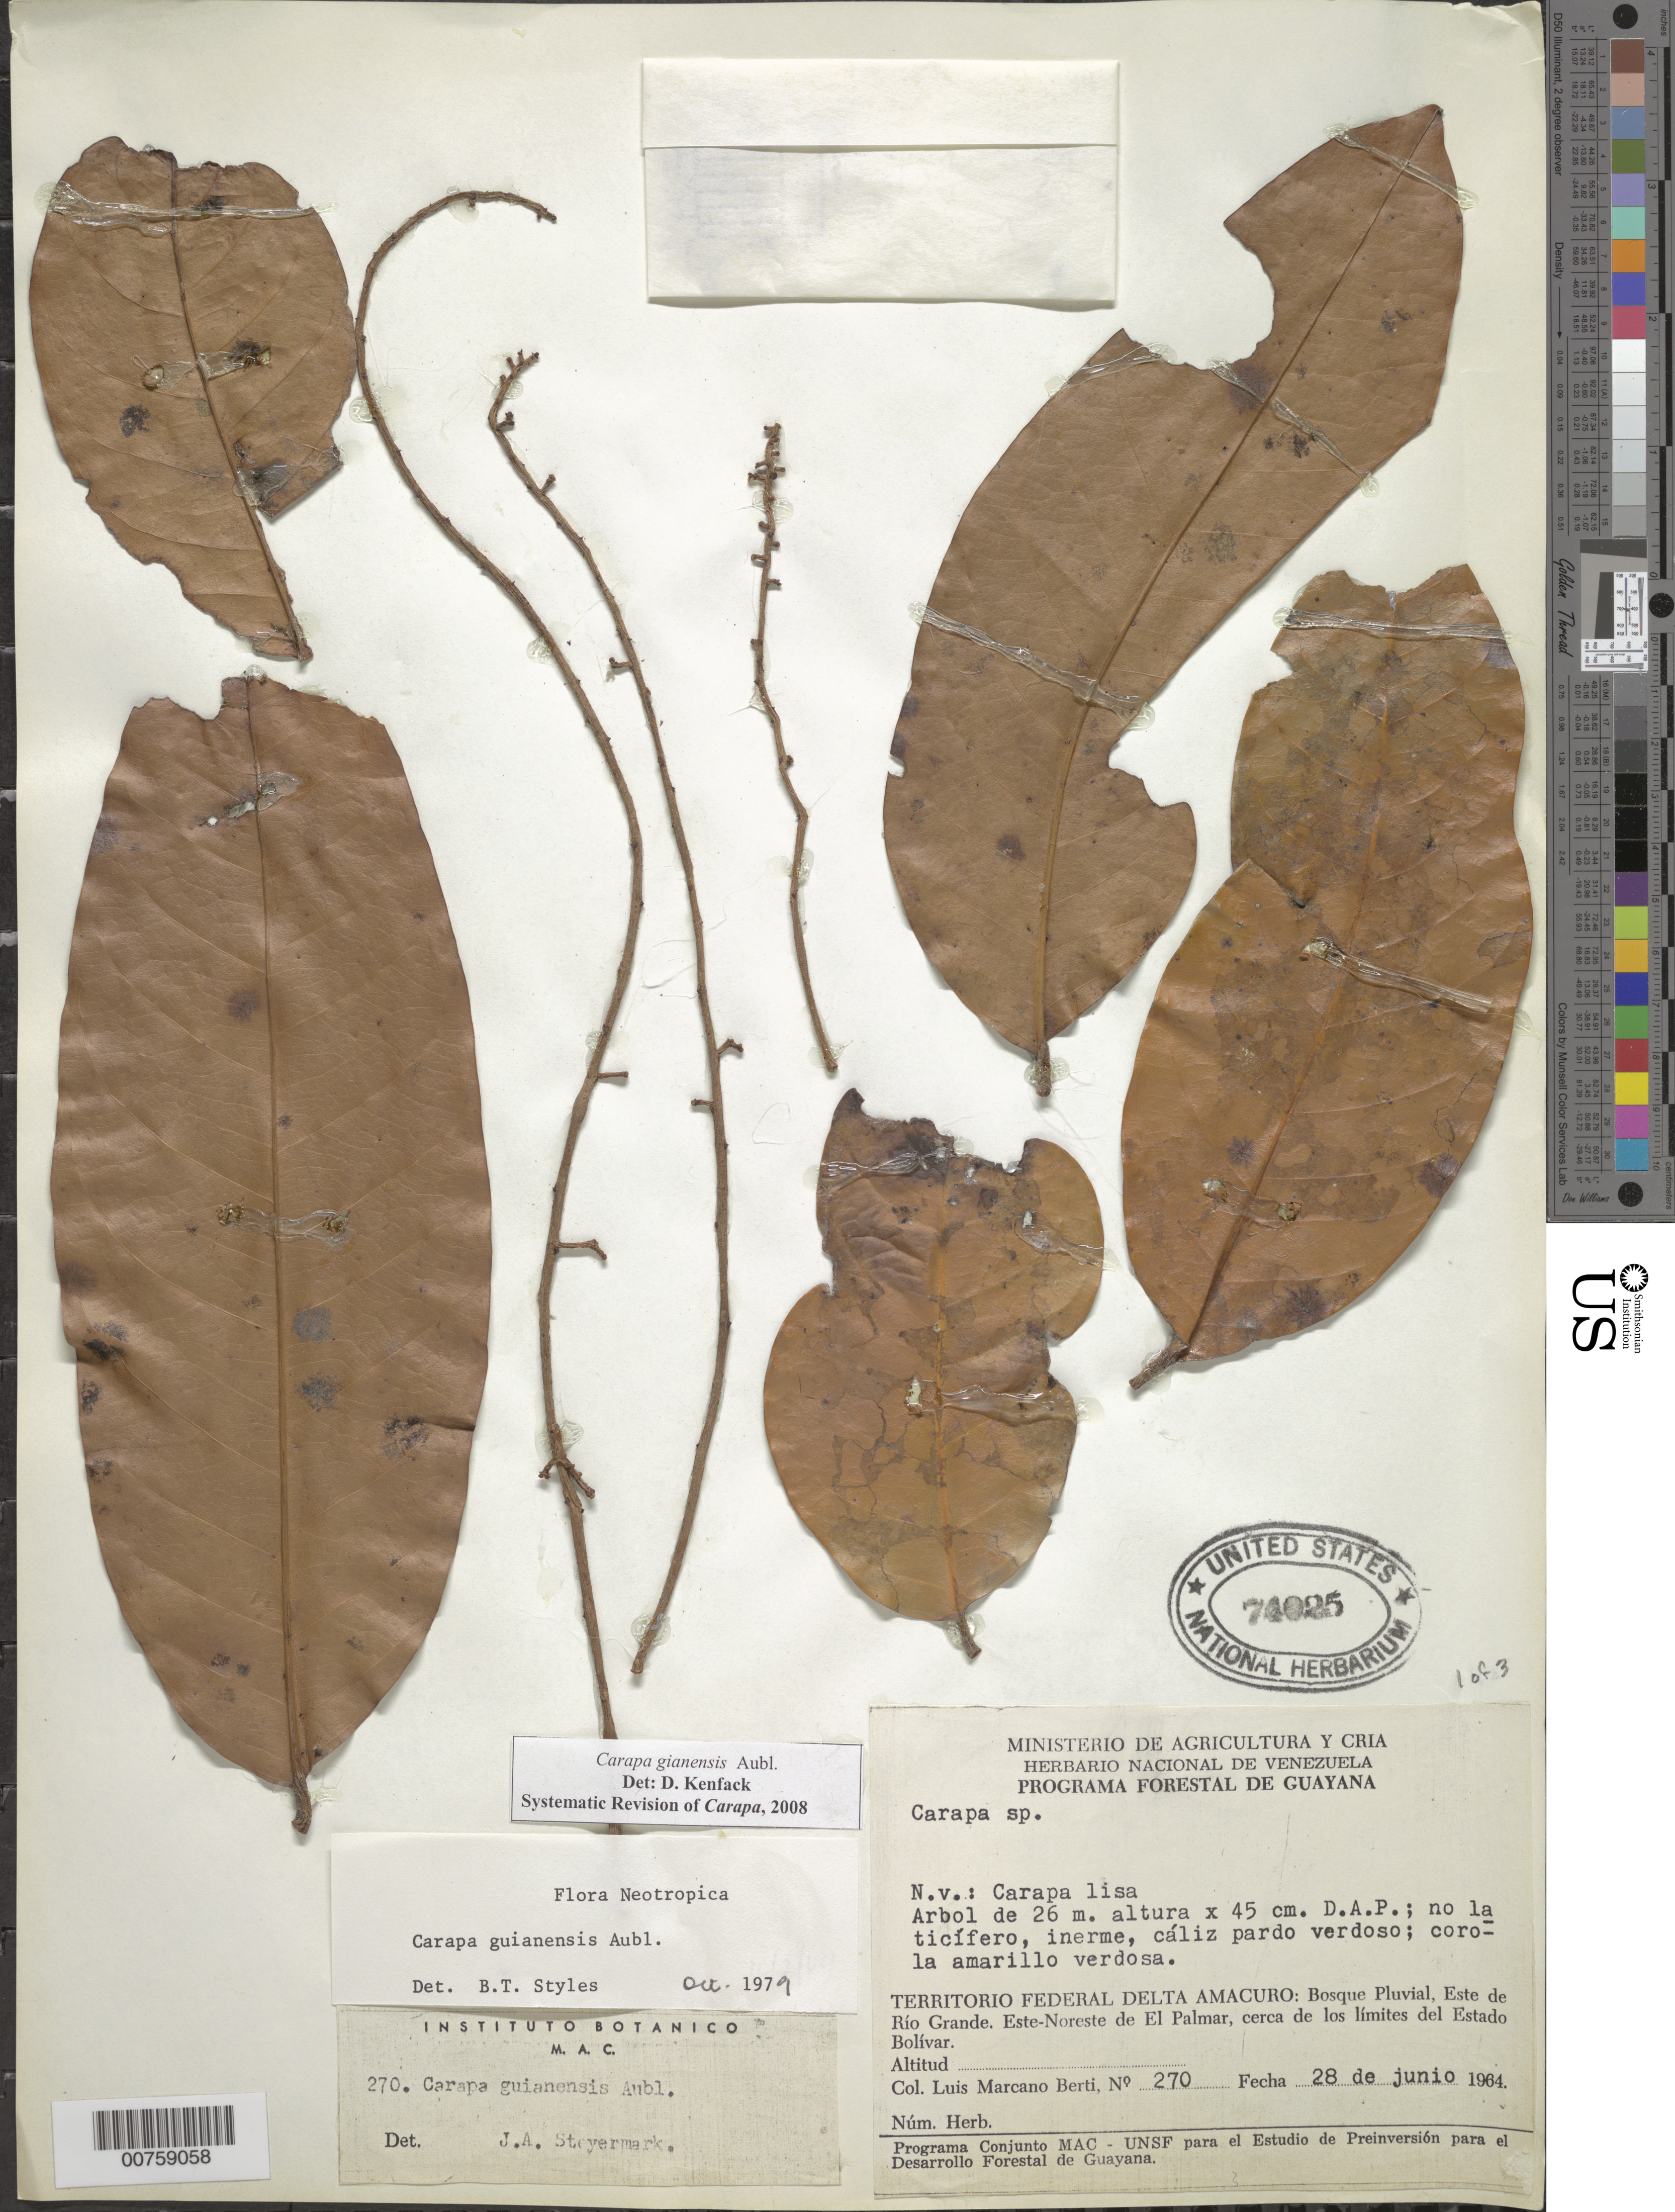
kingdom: Plantae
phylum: Tracheophyta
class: Magnoliopsida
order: Sapindales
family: Meliaceae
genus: Carapa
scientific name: Carapa guianensis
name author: Aubl.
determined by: Styles, B. T.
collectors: L. Marcano-Berti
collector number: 270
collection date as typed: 28-Jun-64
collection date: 1964-06-28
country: Venezuela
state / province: Delta Amacuro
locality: Este de Río Grande, ENE de El Palmar, cerca de los limites del Estado Bolívar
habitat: Bosque pluvial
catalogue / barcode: US 74025